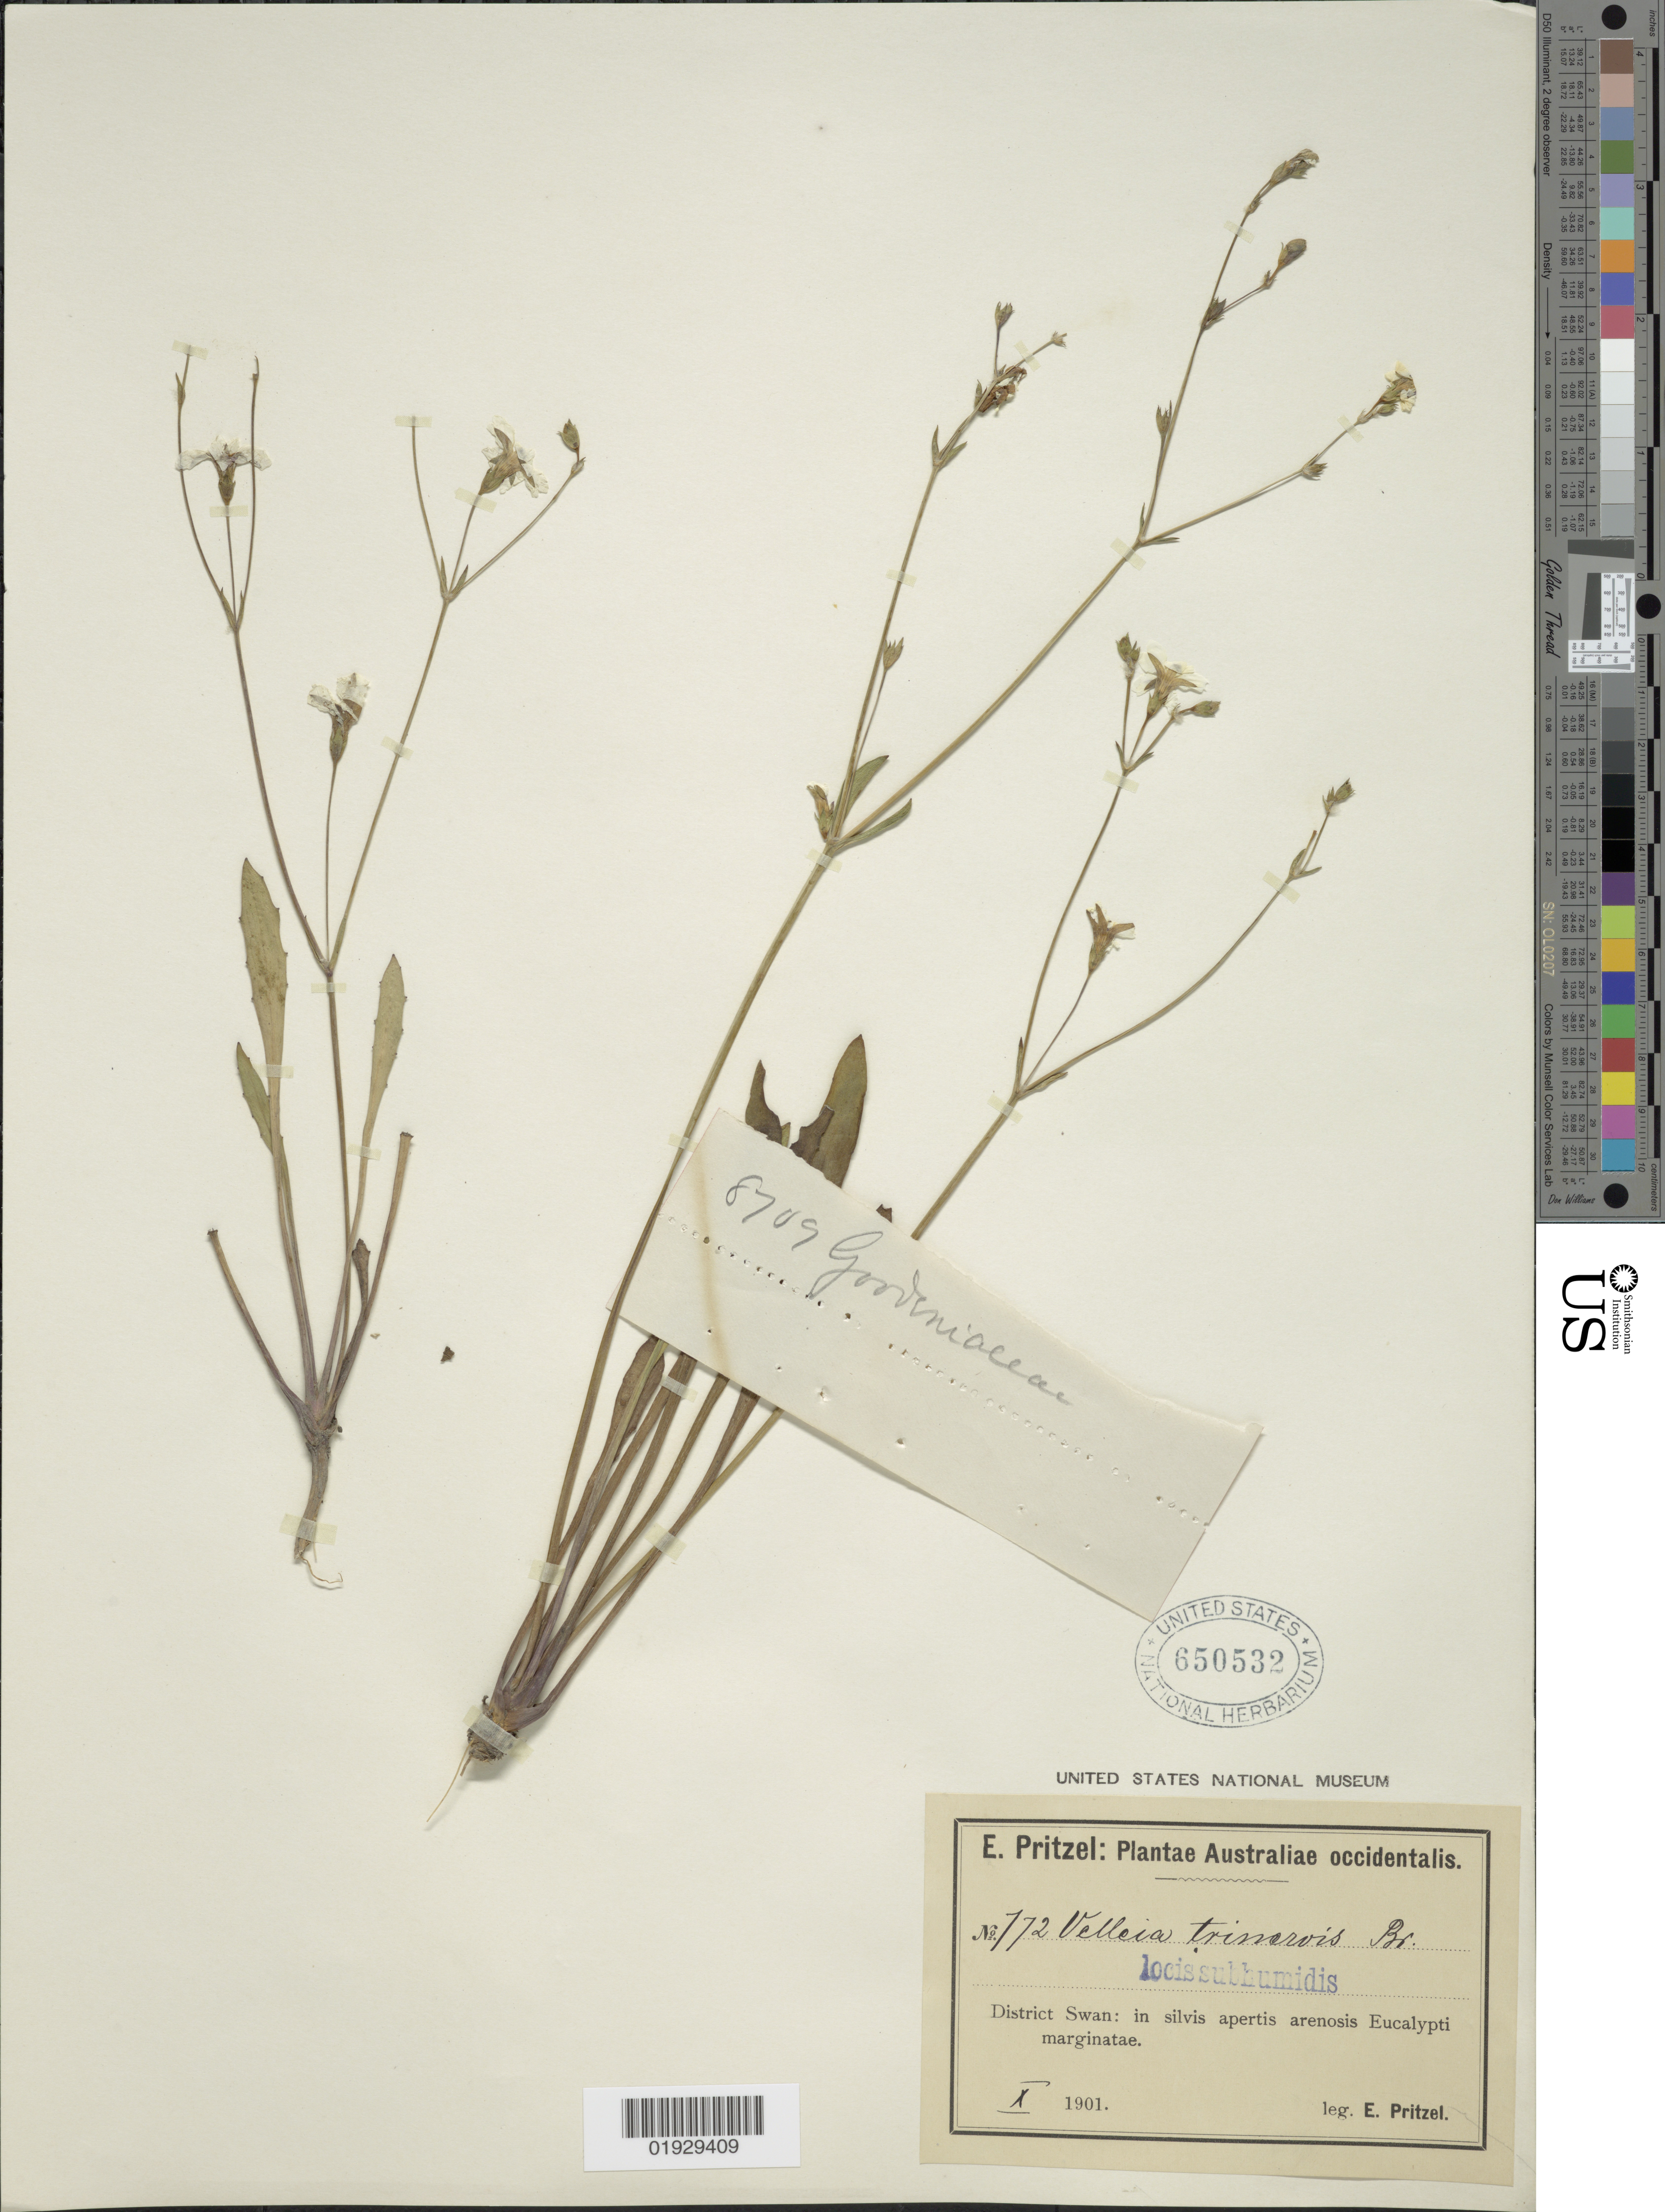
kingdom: Plantae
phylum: Tracheophyta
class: Magnoliopsida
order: Asterales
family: Goodeniaceae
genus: Velleia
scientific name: Velleia trinervis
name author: Labill.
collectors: E. G. Pritzel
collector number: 772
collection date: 1901-10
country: Australia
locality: Australiae occidentalis. District Swan: in silvis apertis arenosis Eucalypti marginatae.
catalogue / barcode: US 650532